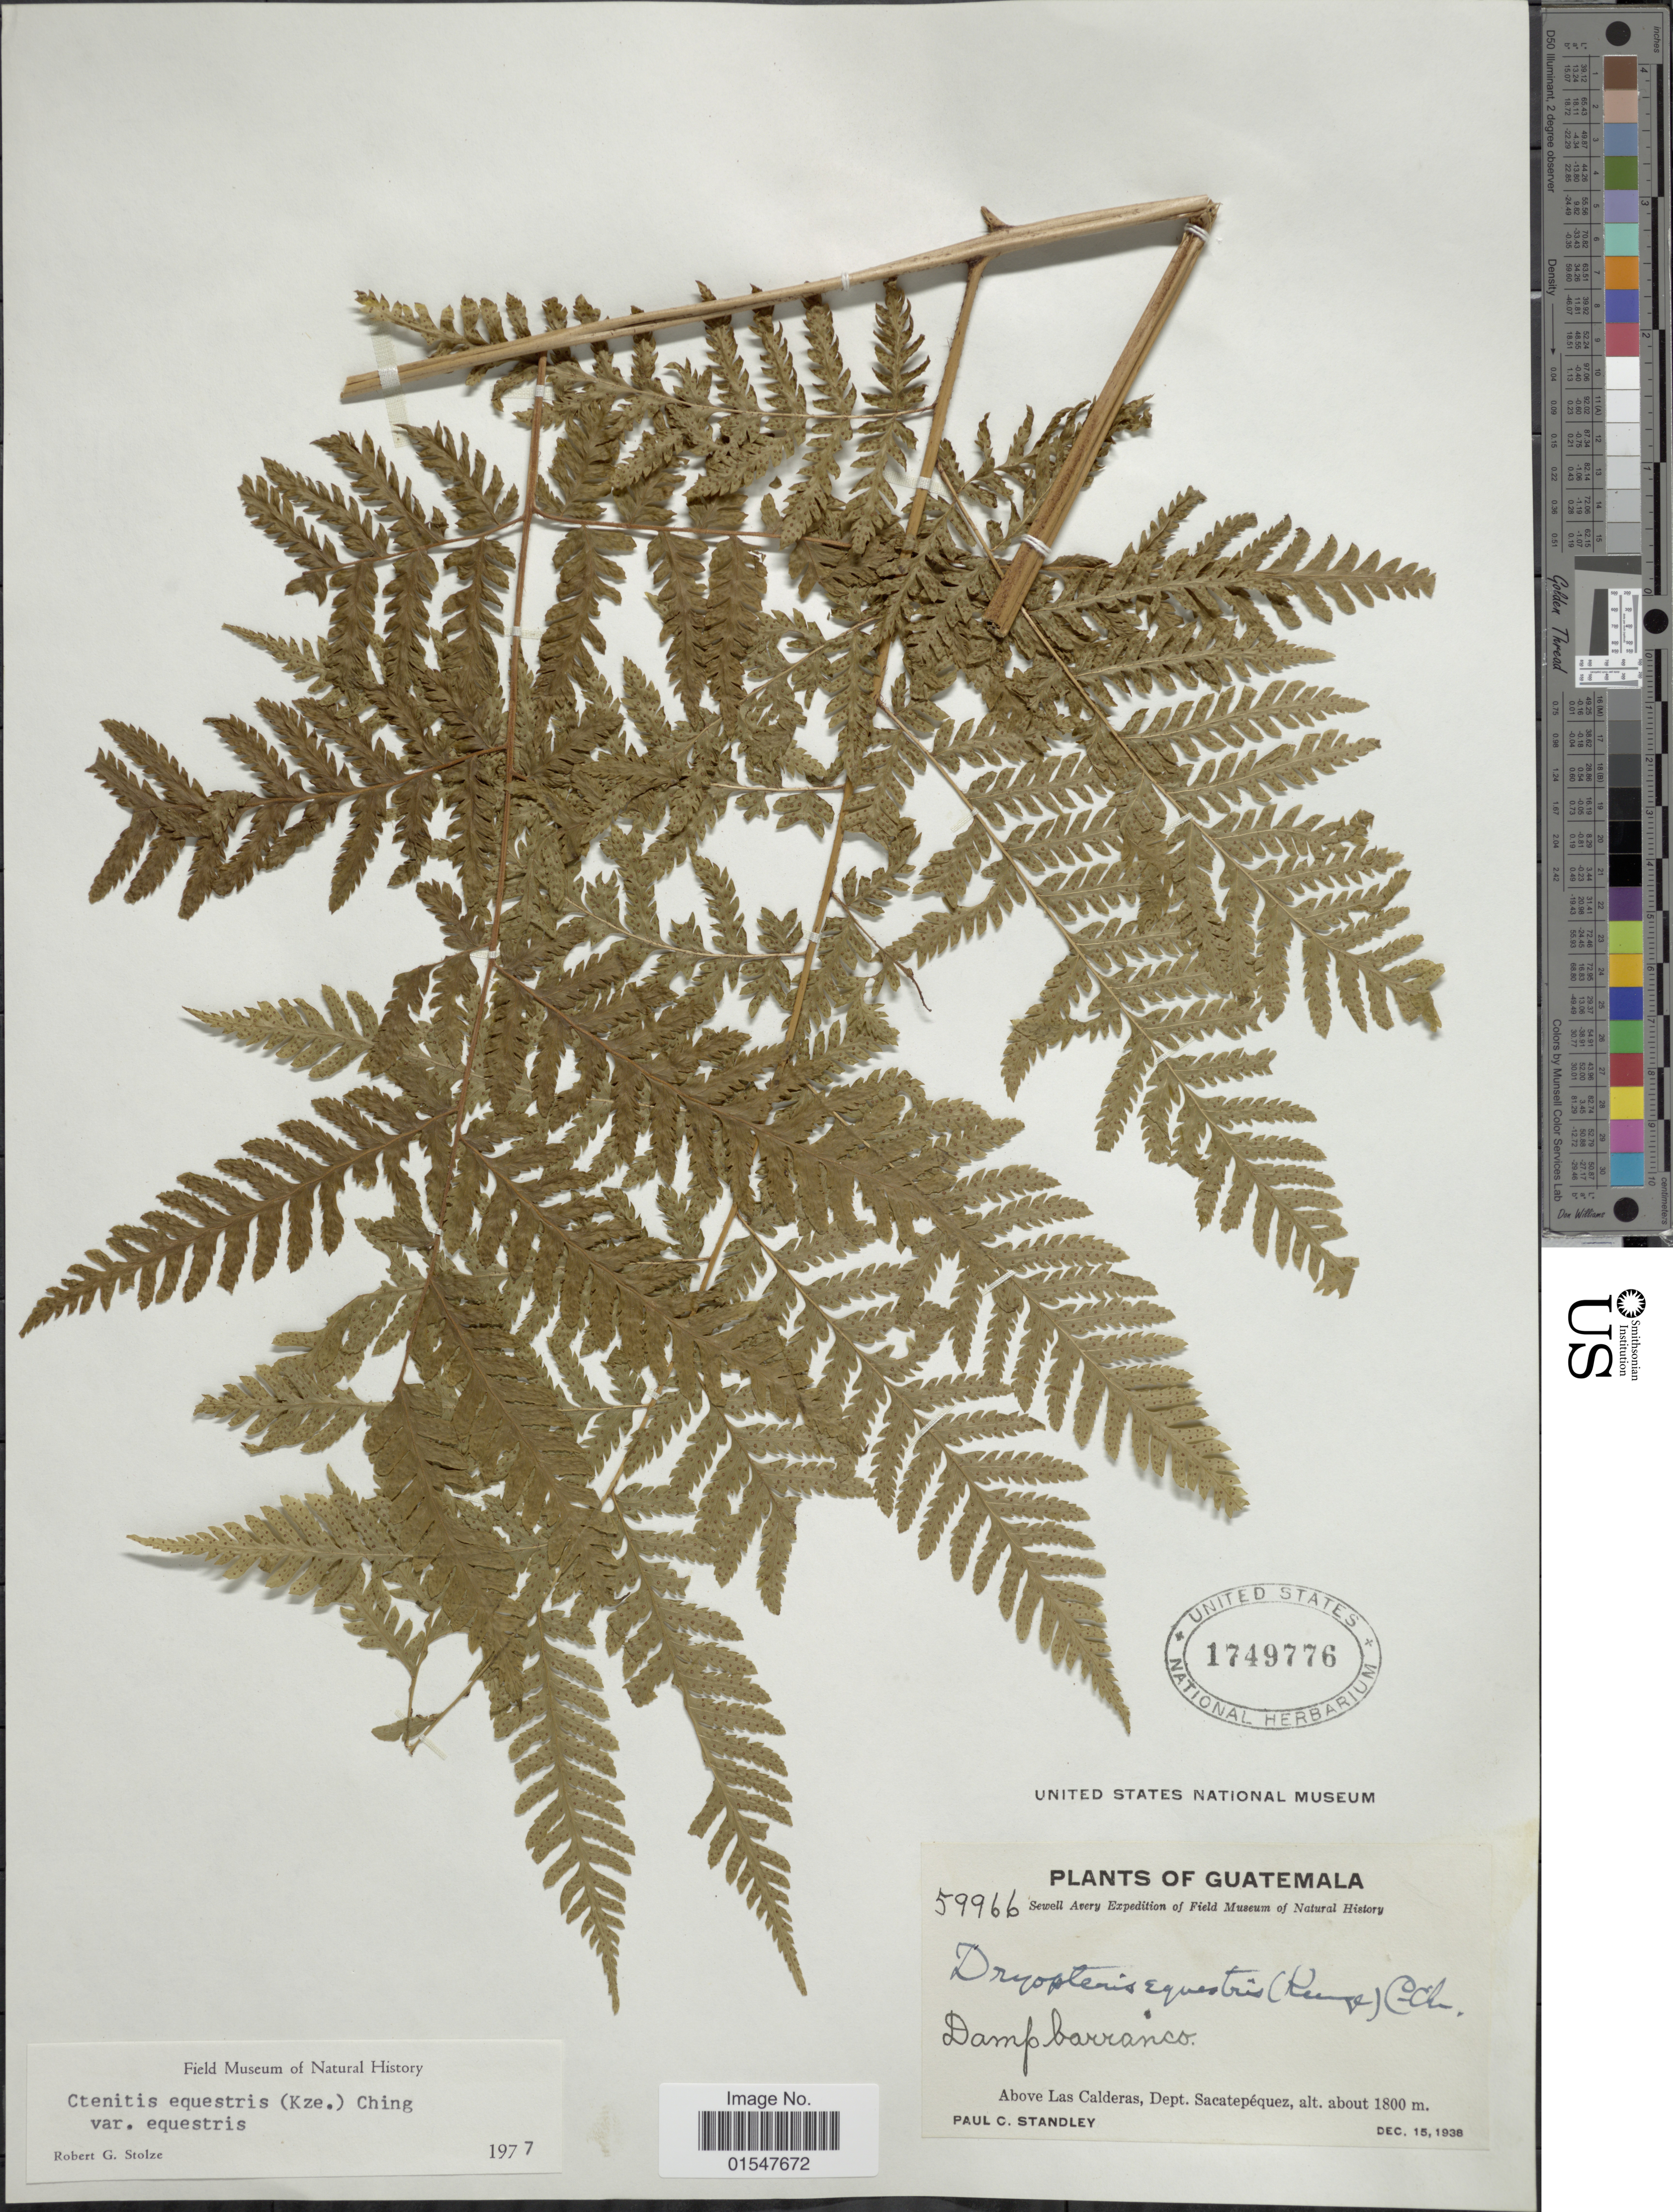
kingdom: Plantae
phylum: Tracheophyta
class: Polypodiopsida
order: Polypodiales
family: Dryopteridaceae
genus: Ctenitis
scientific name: Ctenitis equestris var. equestris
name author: (Kunze) Ching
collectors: P. C. Standley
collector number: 59966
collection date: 1938-12-15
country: Guatemala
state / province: Sacatepéquez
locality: Above Las Calderas, Dept. Sacatepequez.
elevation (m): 1800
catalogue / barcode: US 1749776